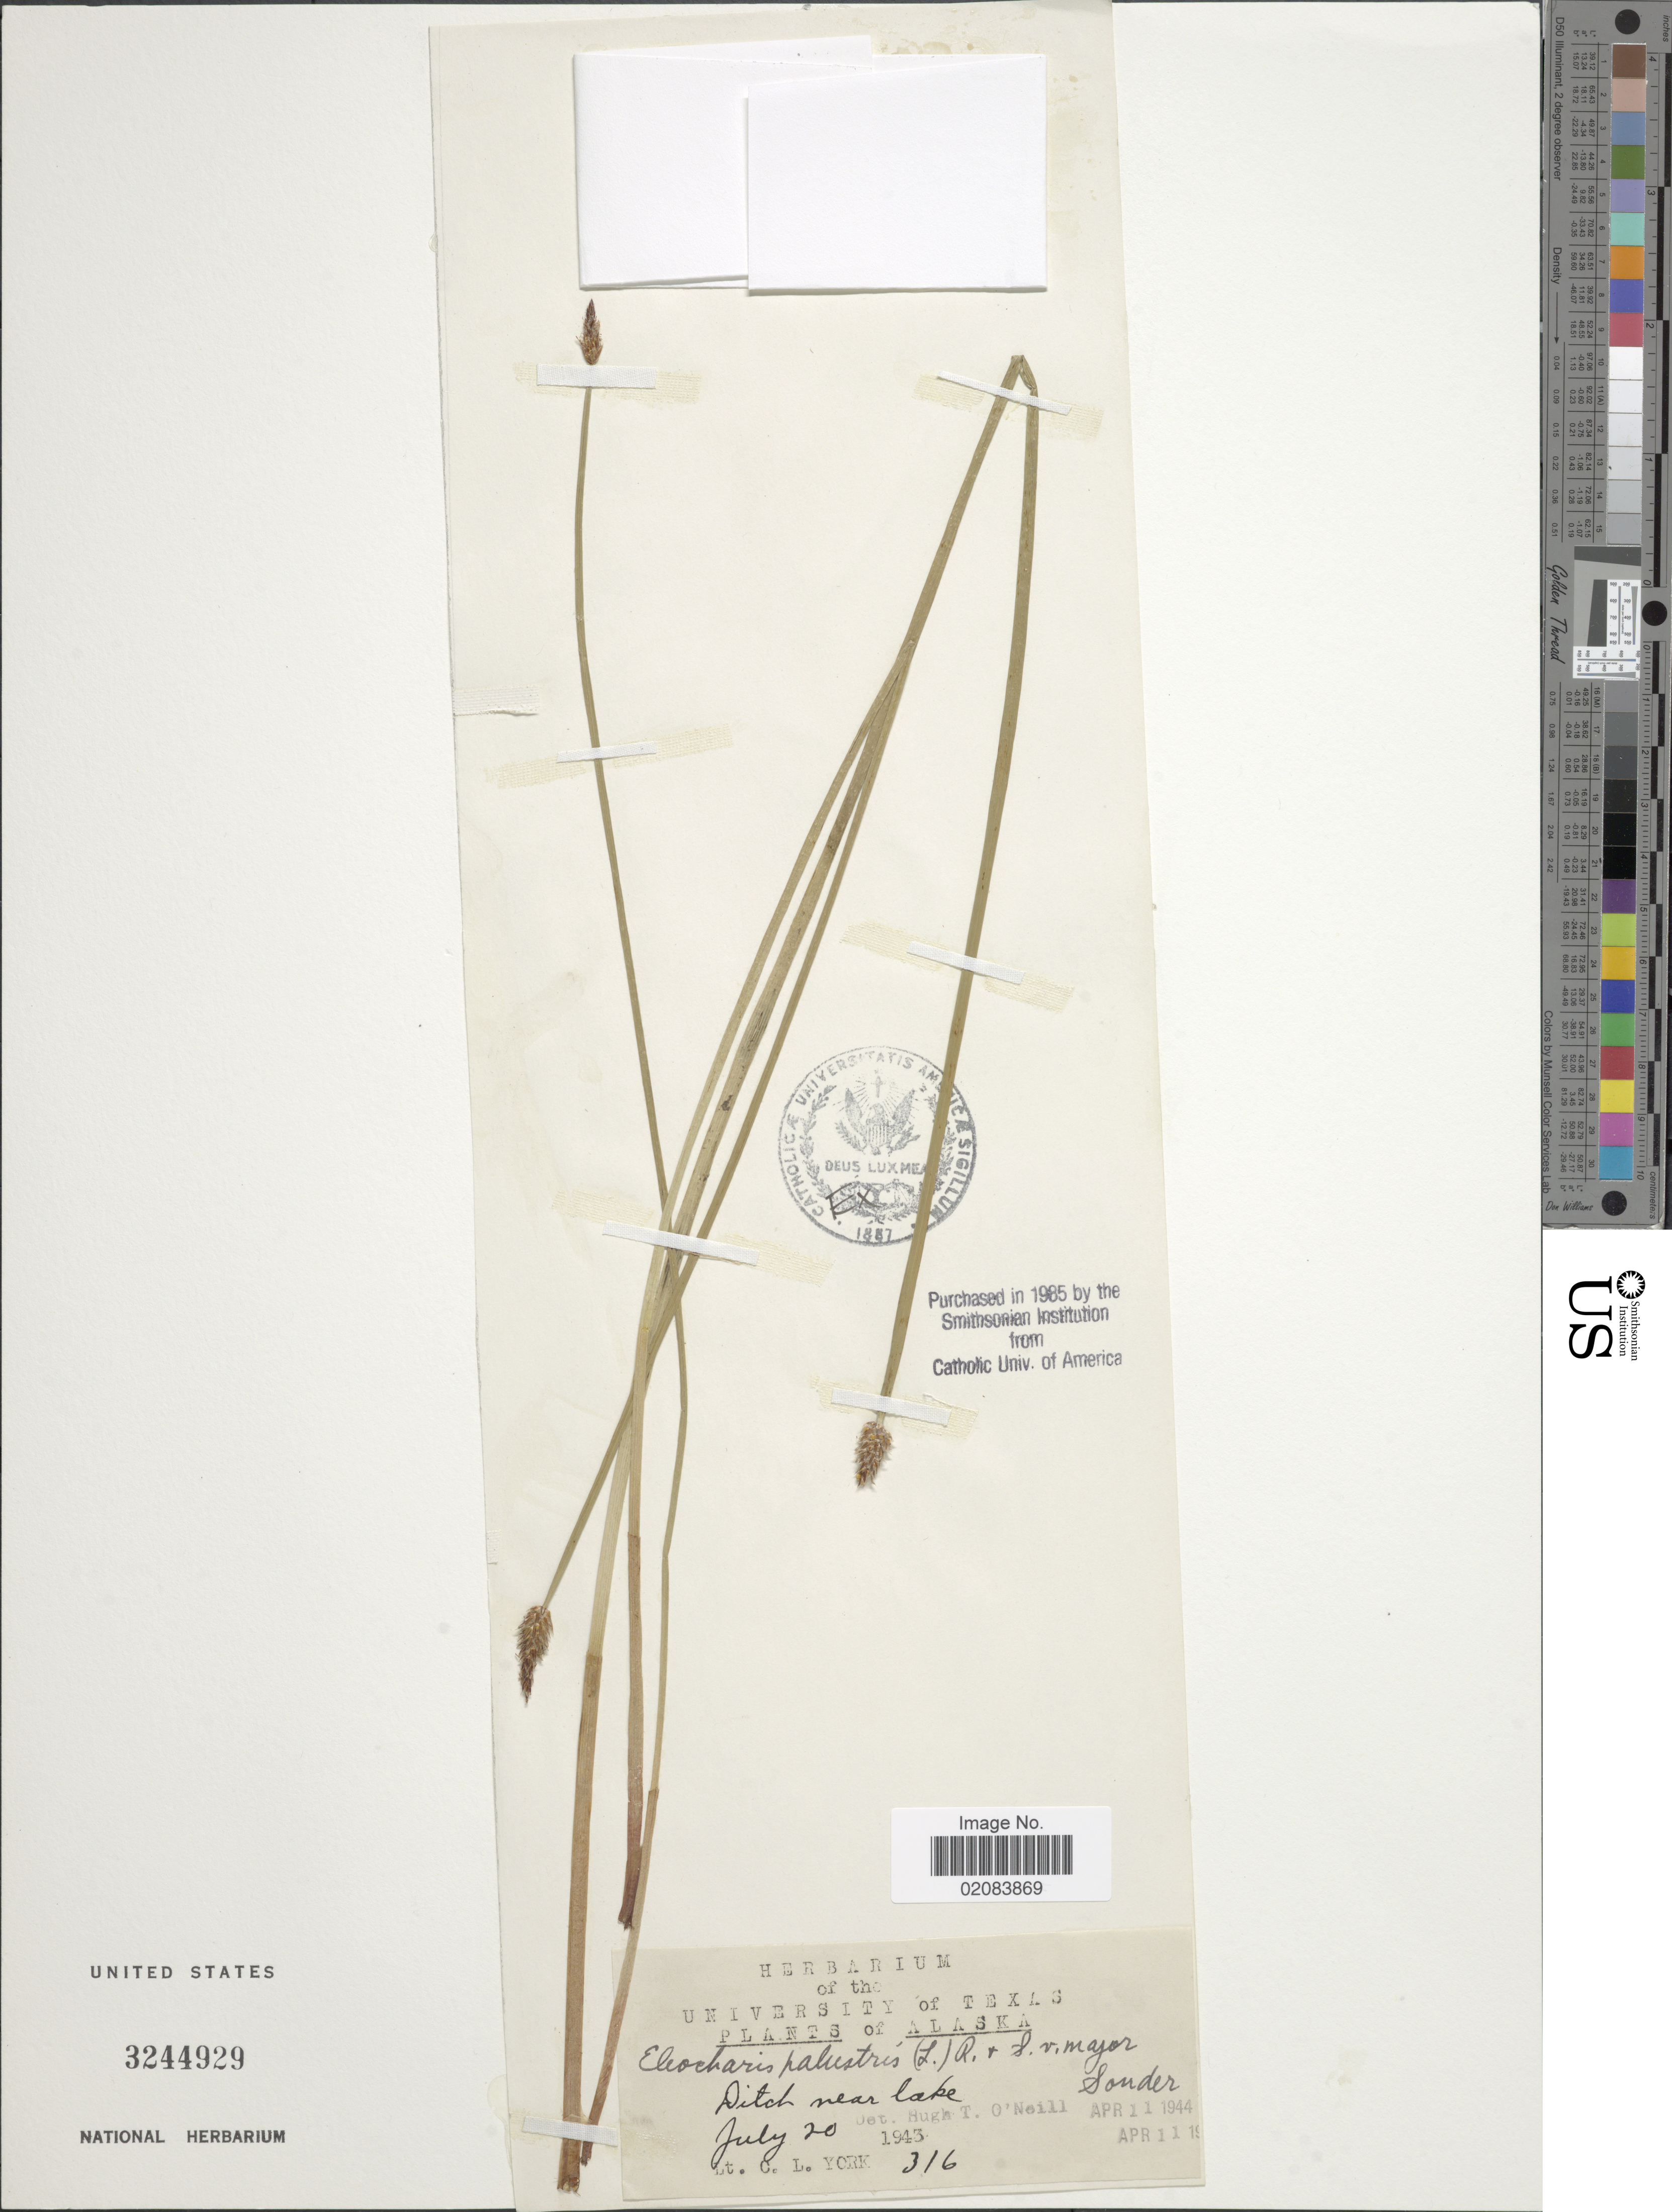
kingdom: Plantae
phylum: Tracheophyta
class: Liliopsida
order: Poales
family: Cyperaceae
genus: Eleocharis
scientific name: Eleocharis palustris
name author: (L.) Roem. & Schult.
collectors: C. L. York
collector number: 316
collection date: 1943-07-20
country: United States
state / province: Alaska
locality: Ditch near lake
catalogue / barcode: US 3244929